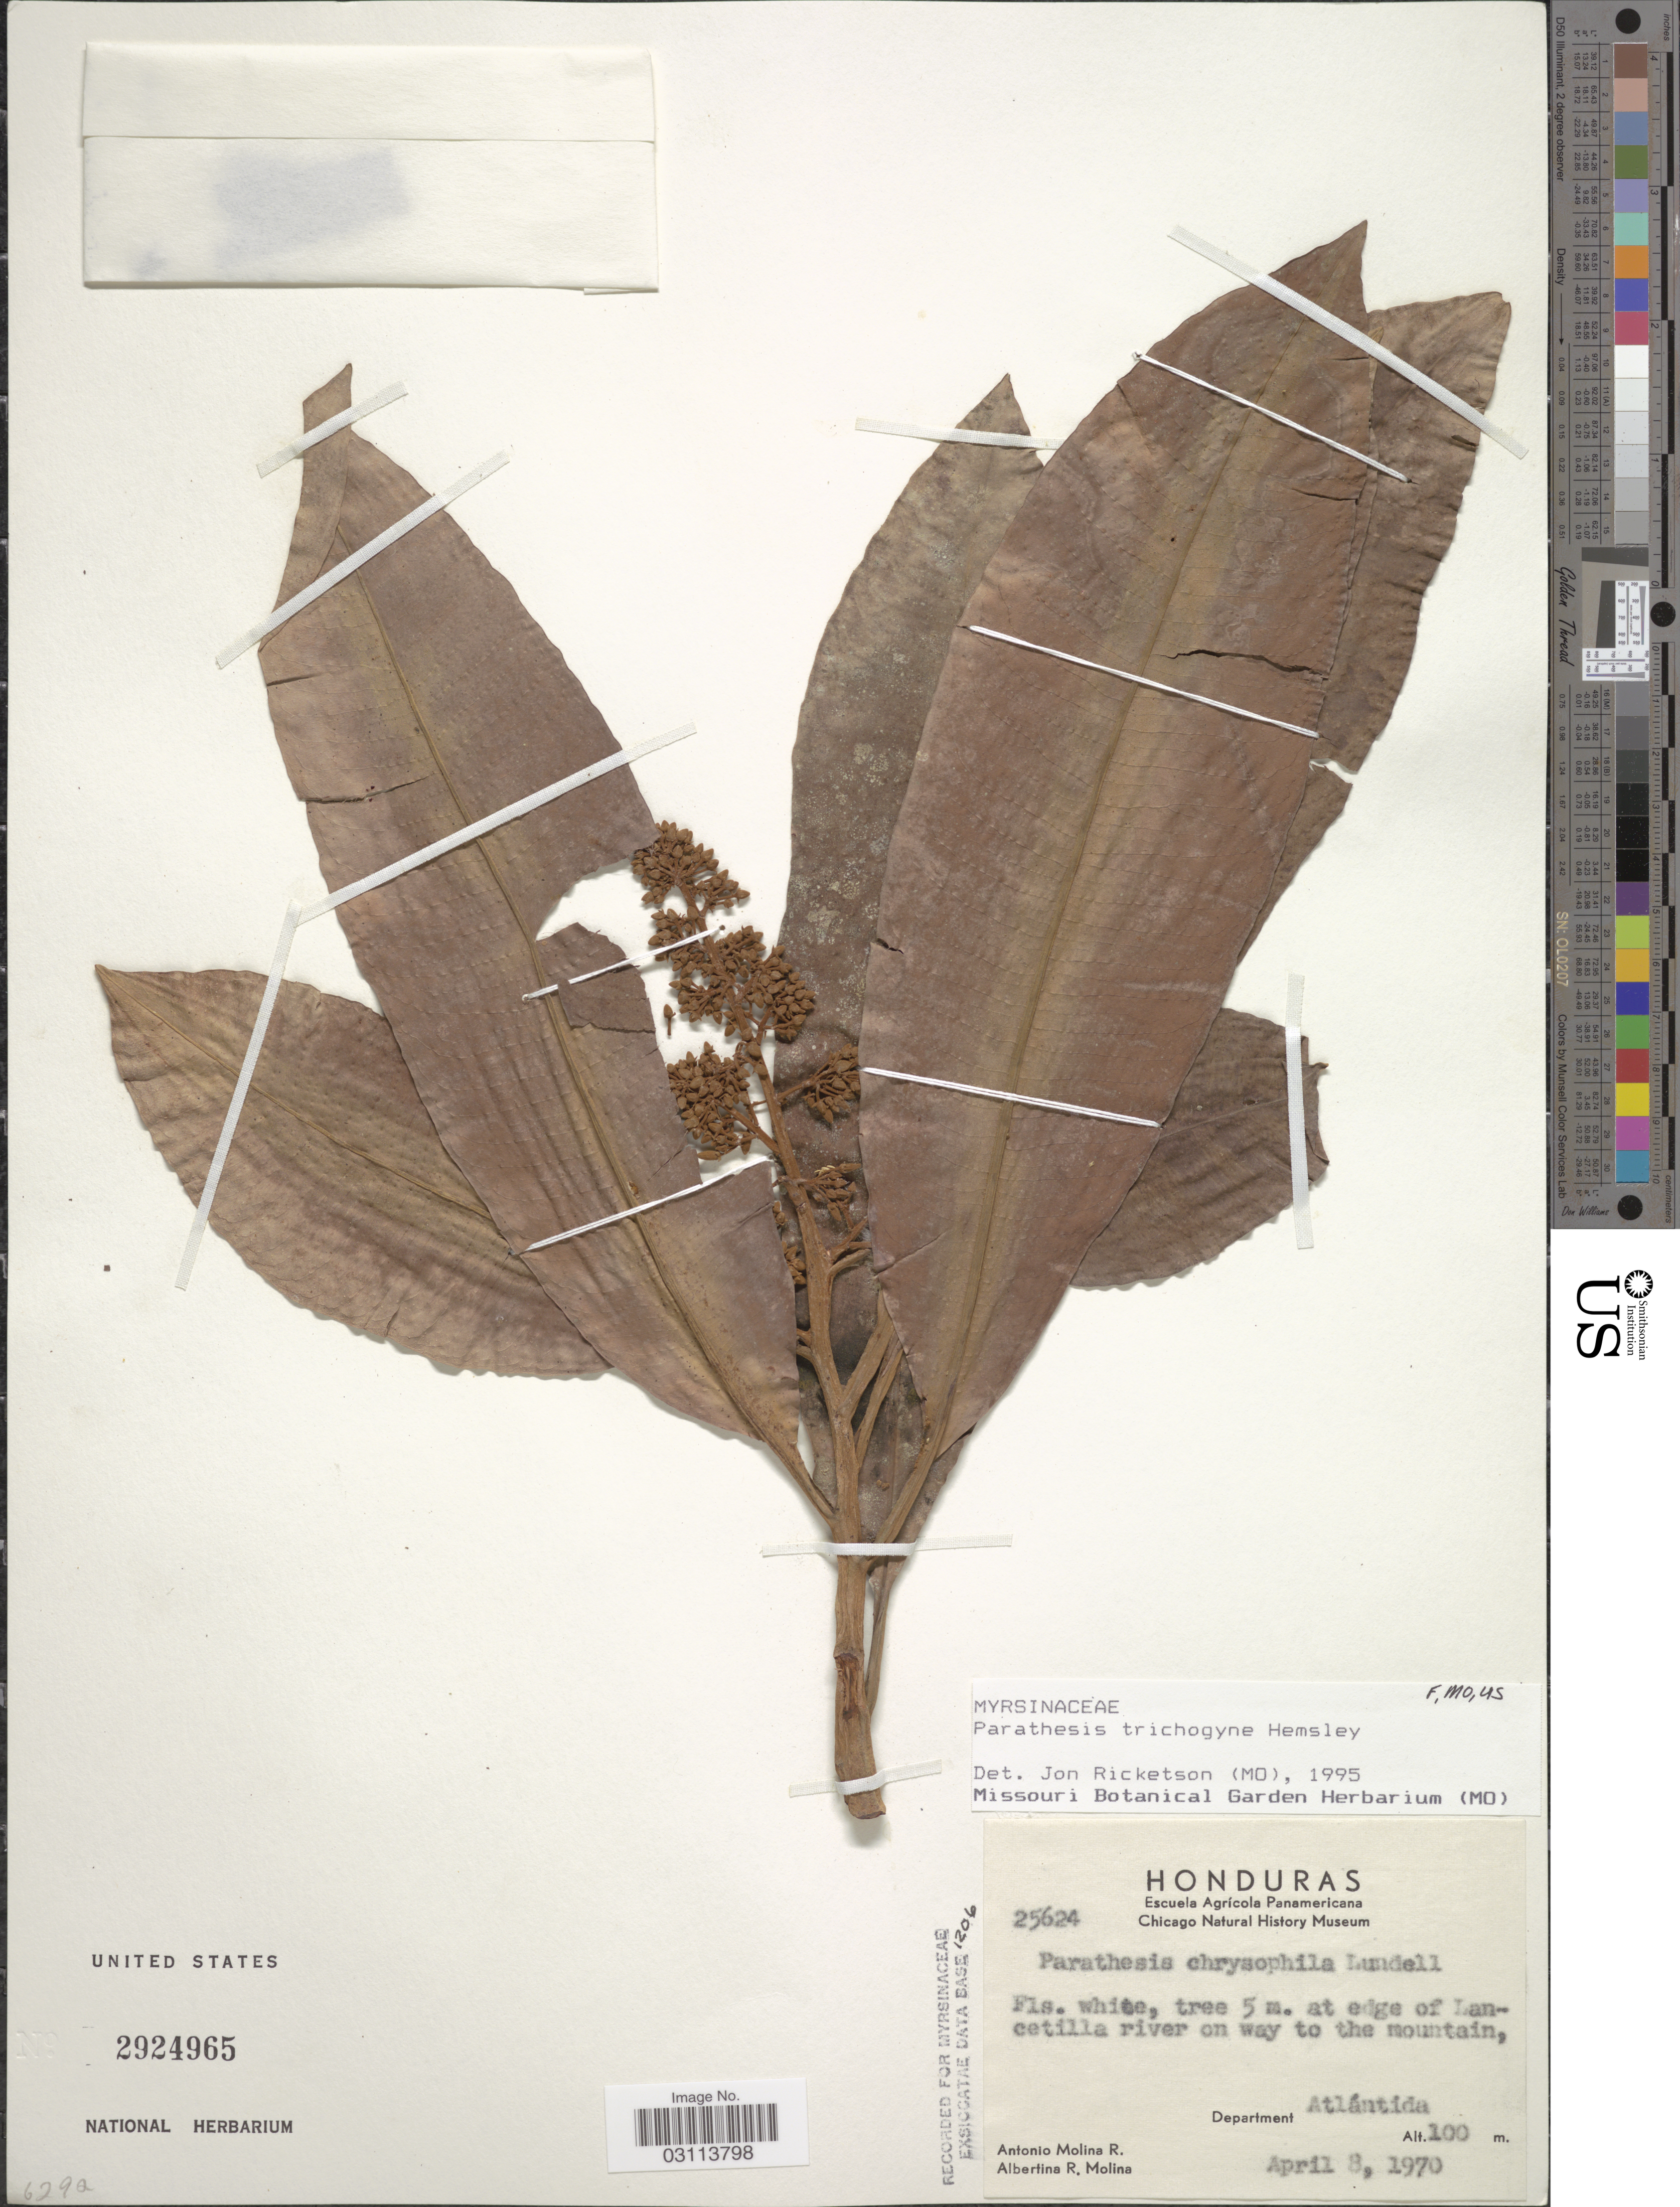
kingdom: Plantae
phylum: Tracheophyta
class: Magnoliopsida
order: Ericales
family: Primulaceae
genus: Parathesis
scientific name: Parathesis trichogyne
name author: Hemsl.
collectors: A. Molina R. & A. R. Molina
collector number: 25624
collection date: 1970-04-08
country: Honduras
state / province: Atlántida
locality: At edge of Lancetilla river on way to the mountain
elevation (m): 100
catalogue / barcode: US 2924965